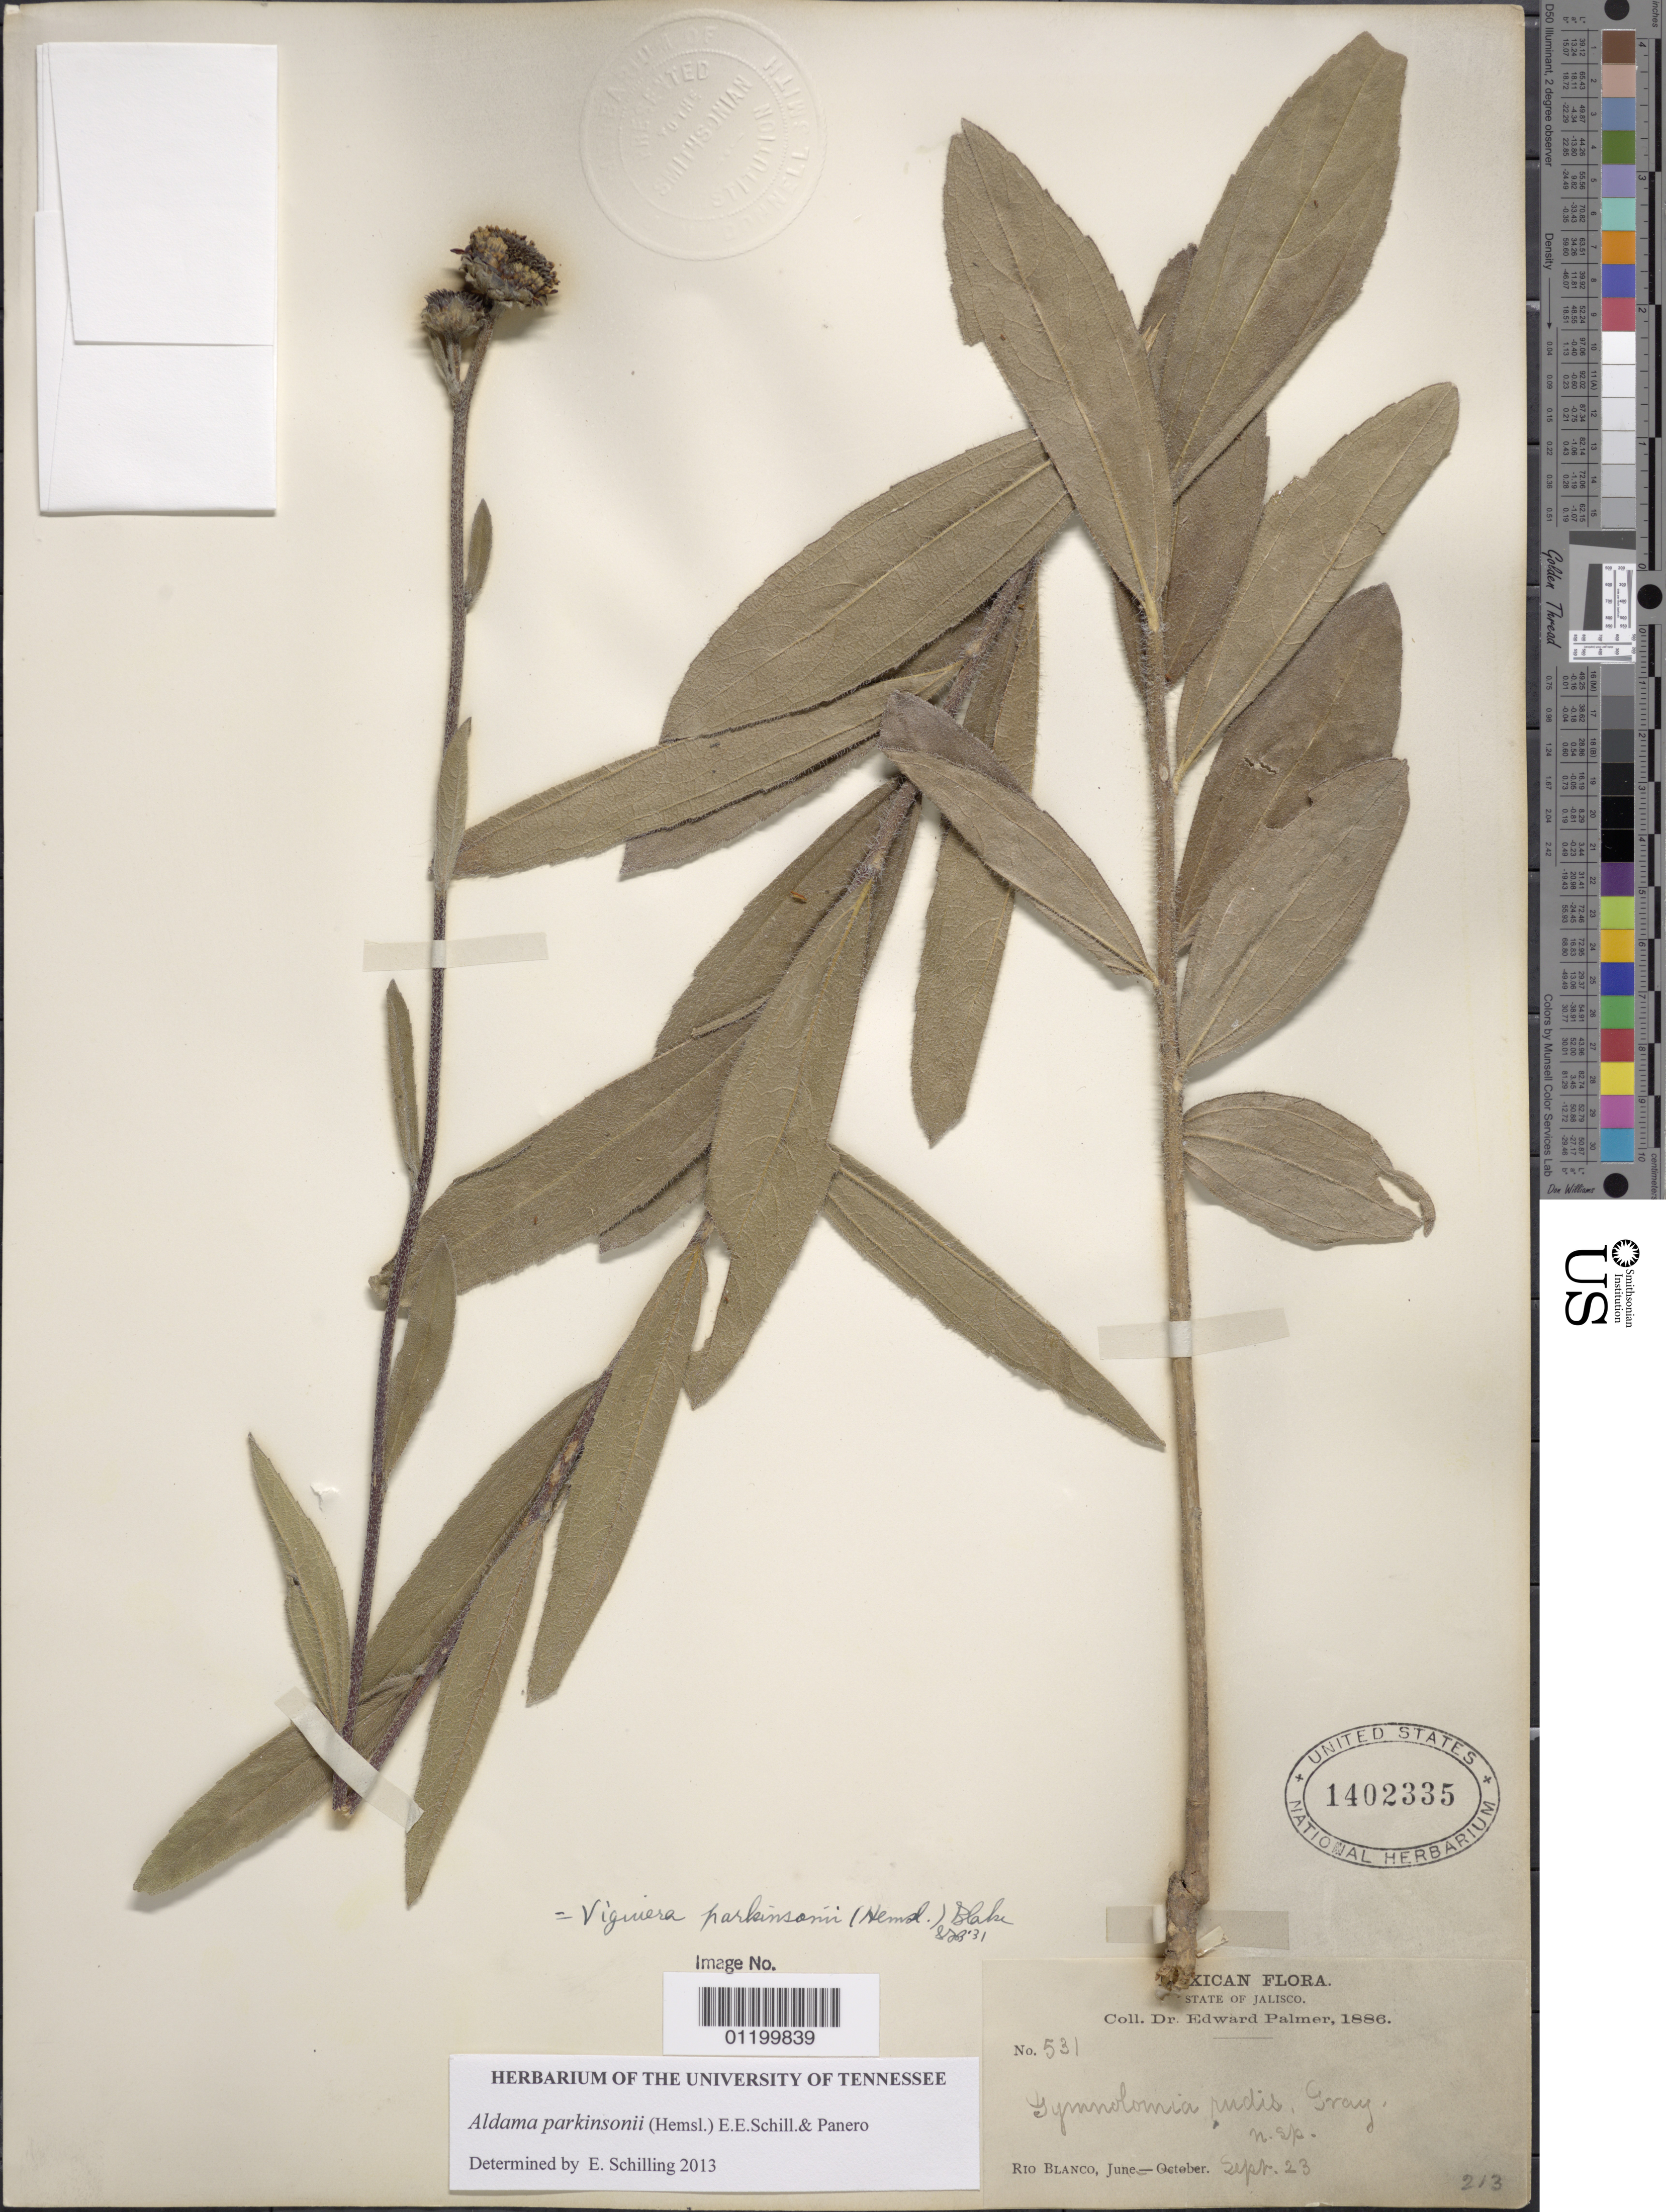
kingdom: Plantae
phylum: Tracheophyta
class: Magnoliopsida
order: Asterales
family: Asteraceae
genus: Aldama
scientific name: Aldama parkinsonii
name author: (Hemsl.) Schill.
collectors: E. Palmer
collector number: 531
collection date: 1886-09-23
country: Mexico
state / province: Jalisco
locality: Rio Blanco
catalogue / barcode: US 1402335